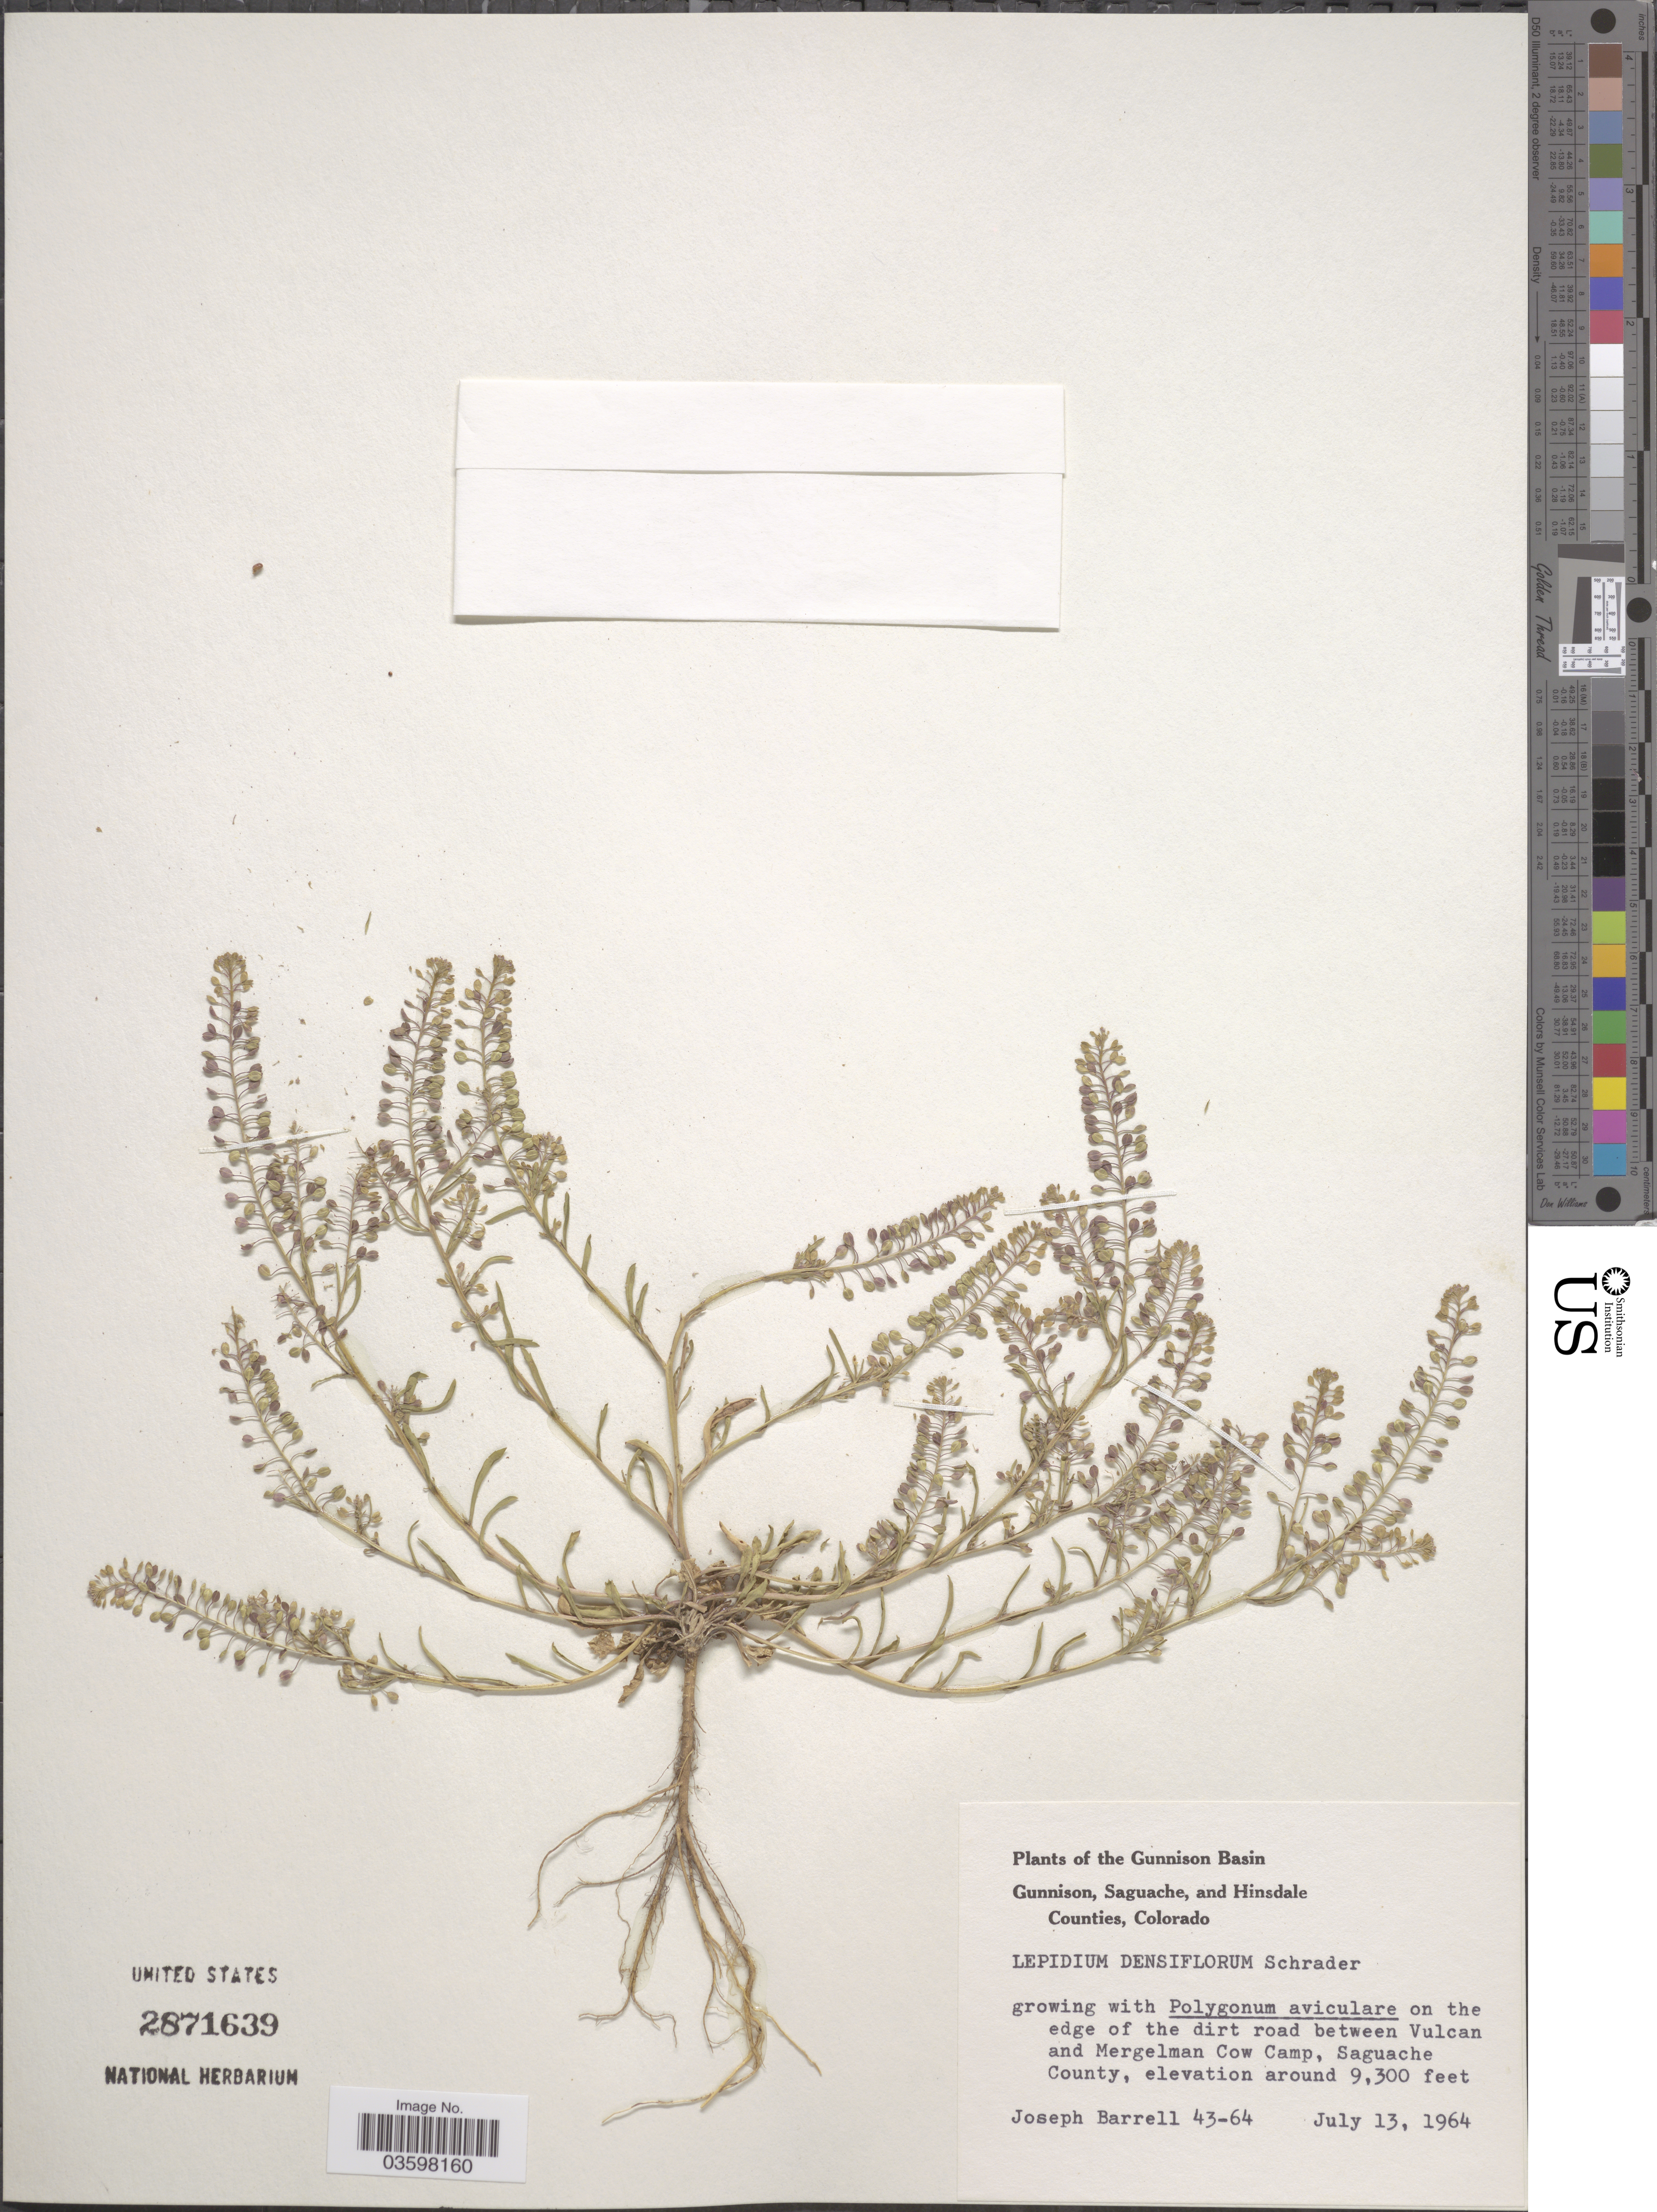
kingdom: Plantae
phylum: Tracheophyta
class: Magnoliopsida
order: Brassicales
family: Brassicaceae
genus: Lepidium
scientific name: Lepidium densiflorum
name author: Schrad.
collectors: J. Barrell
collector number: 43-64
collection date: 1964-07-13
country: United States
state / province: Colorado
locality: The Gunnison Basin. On the edge of the dirt road between Vulcan and Mergelman Cow Camp, Saguache County.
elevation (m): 2835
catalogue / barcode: US 2871639